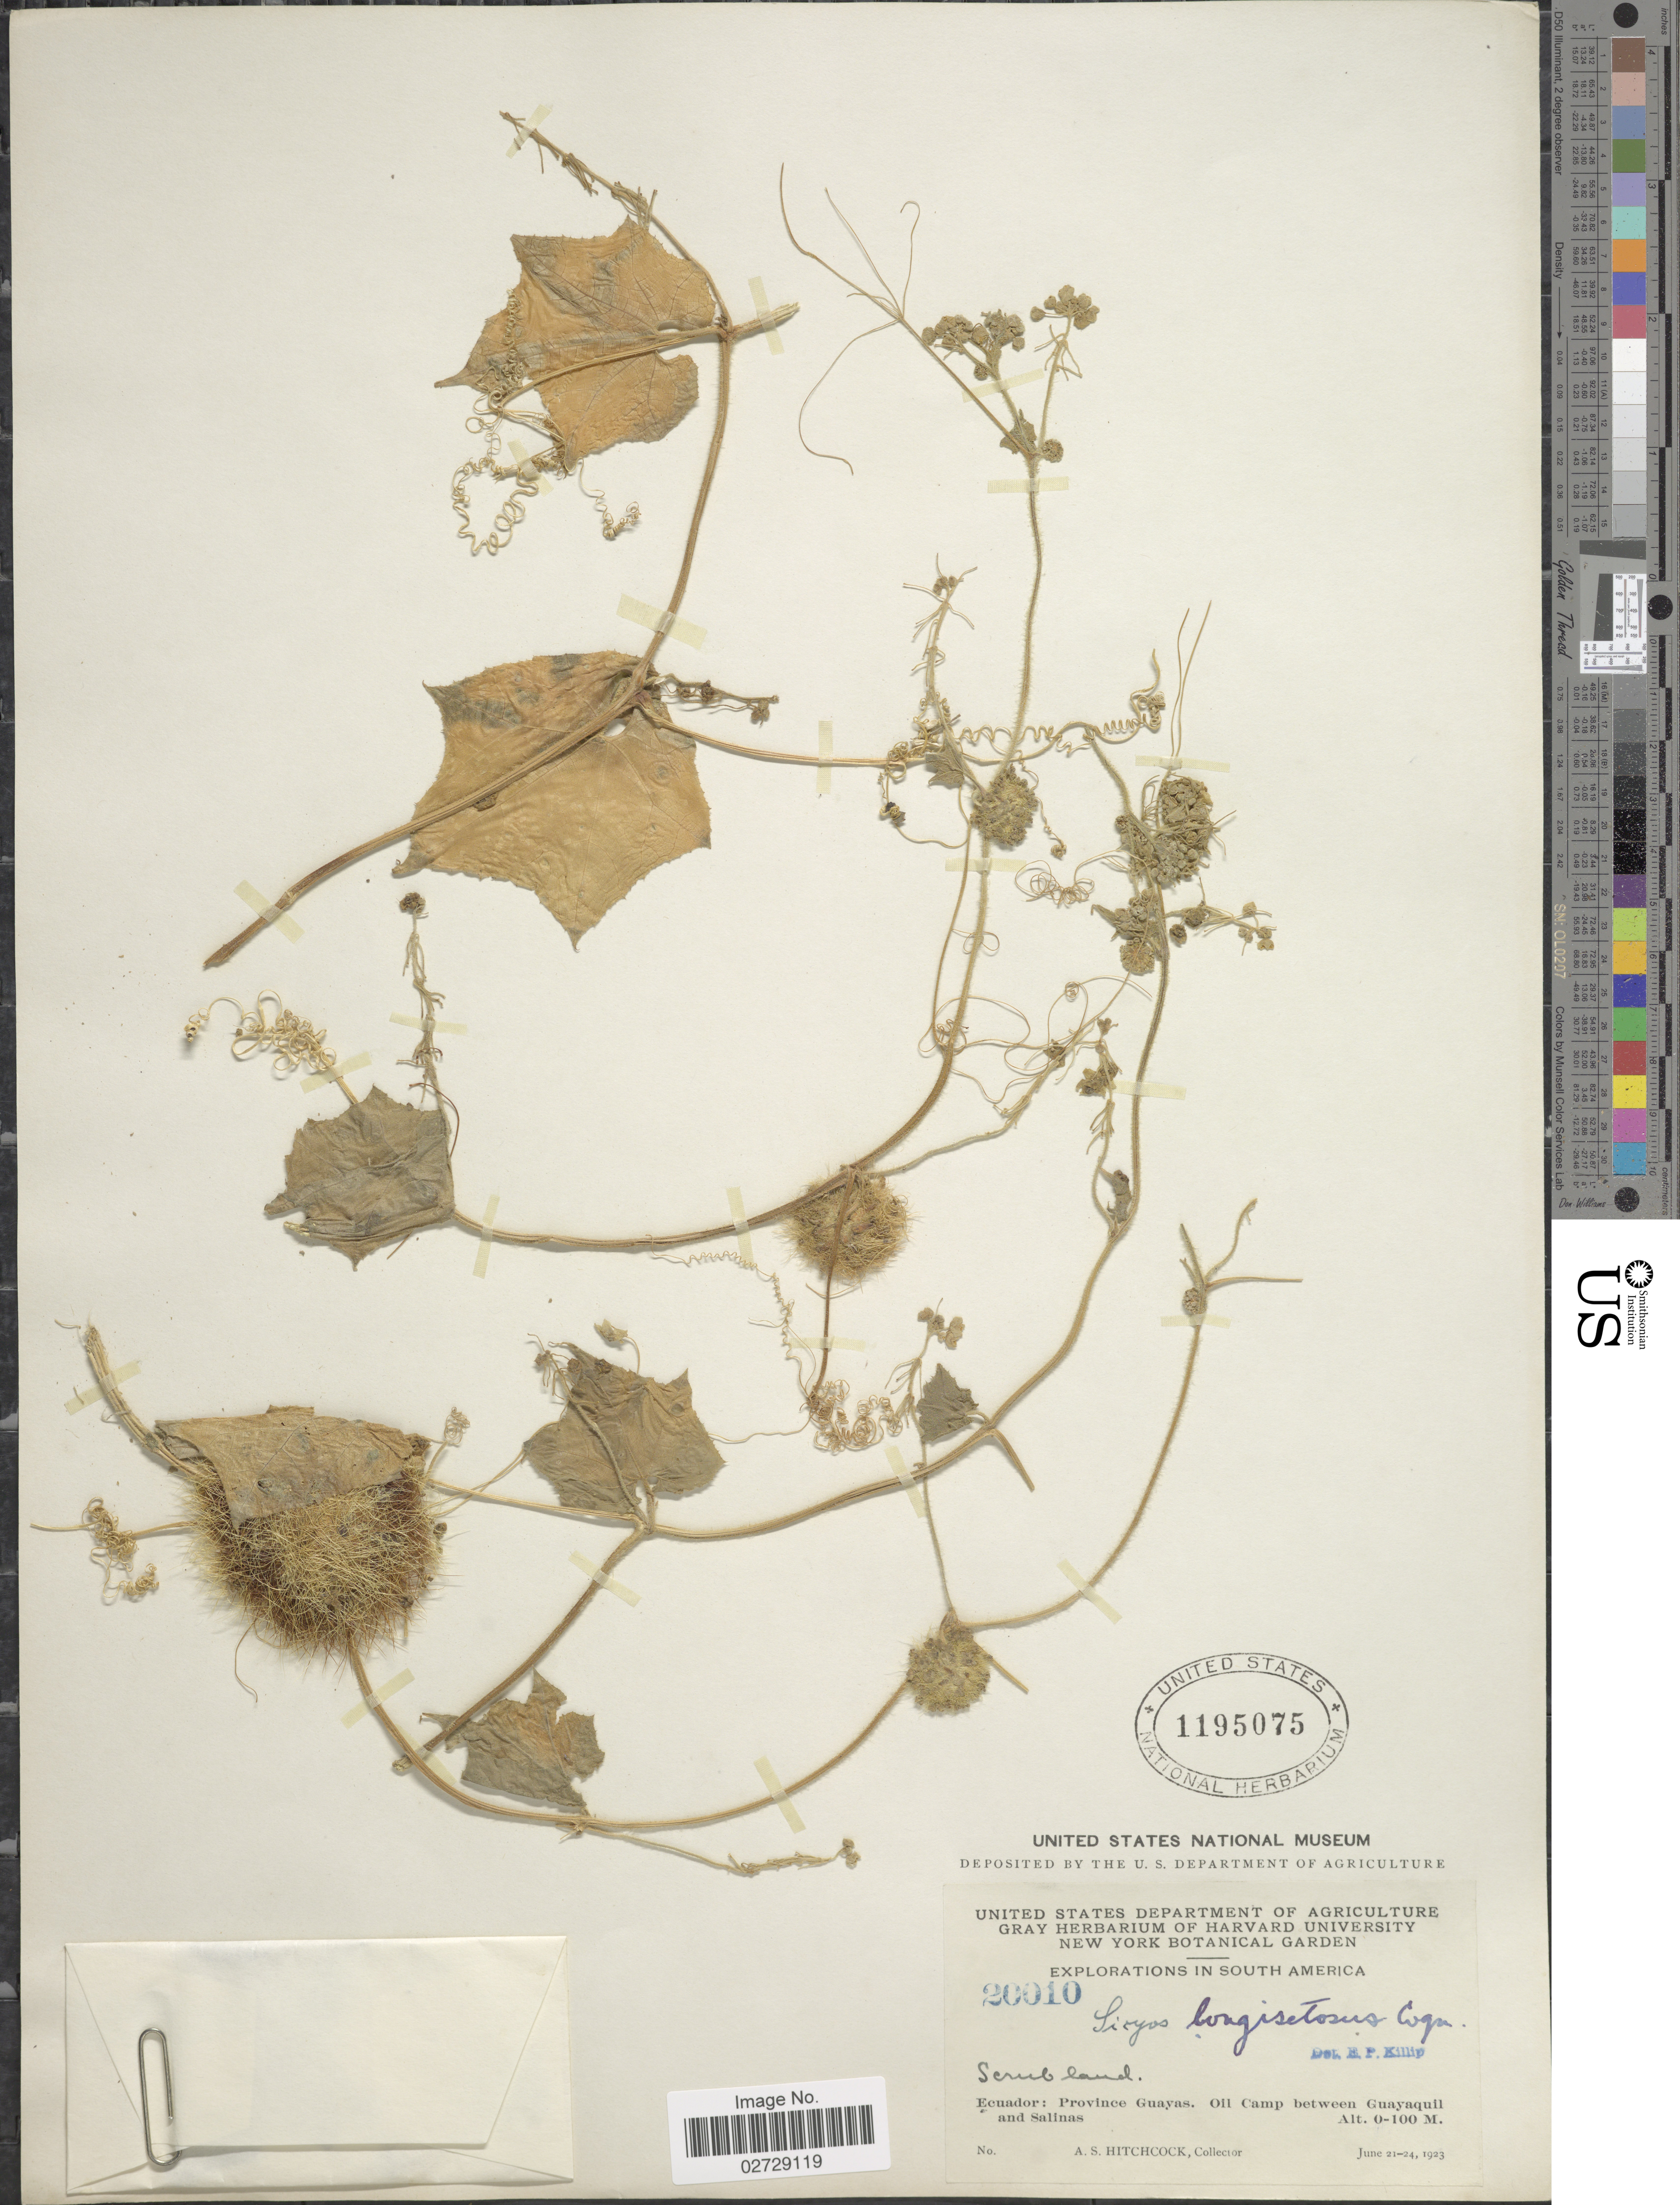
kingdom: Plantae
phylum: Tracheophyta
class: Magnoliopsida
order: Cucurbitales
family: Cucurbitaceae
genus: Sicyos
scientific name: Sicyos longisetosus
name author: Cogn.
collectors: A. S. Hitchcock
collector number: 20010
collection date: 1923-06-21/1923-06-24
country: Ecuador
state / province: Guayas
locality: Province Guayas, Oil Camp between Guayaquil and Salinas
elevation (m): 0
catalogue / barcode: US 1195075